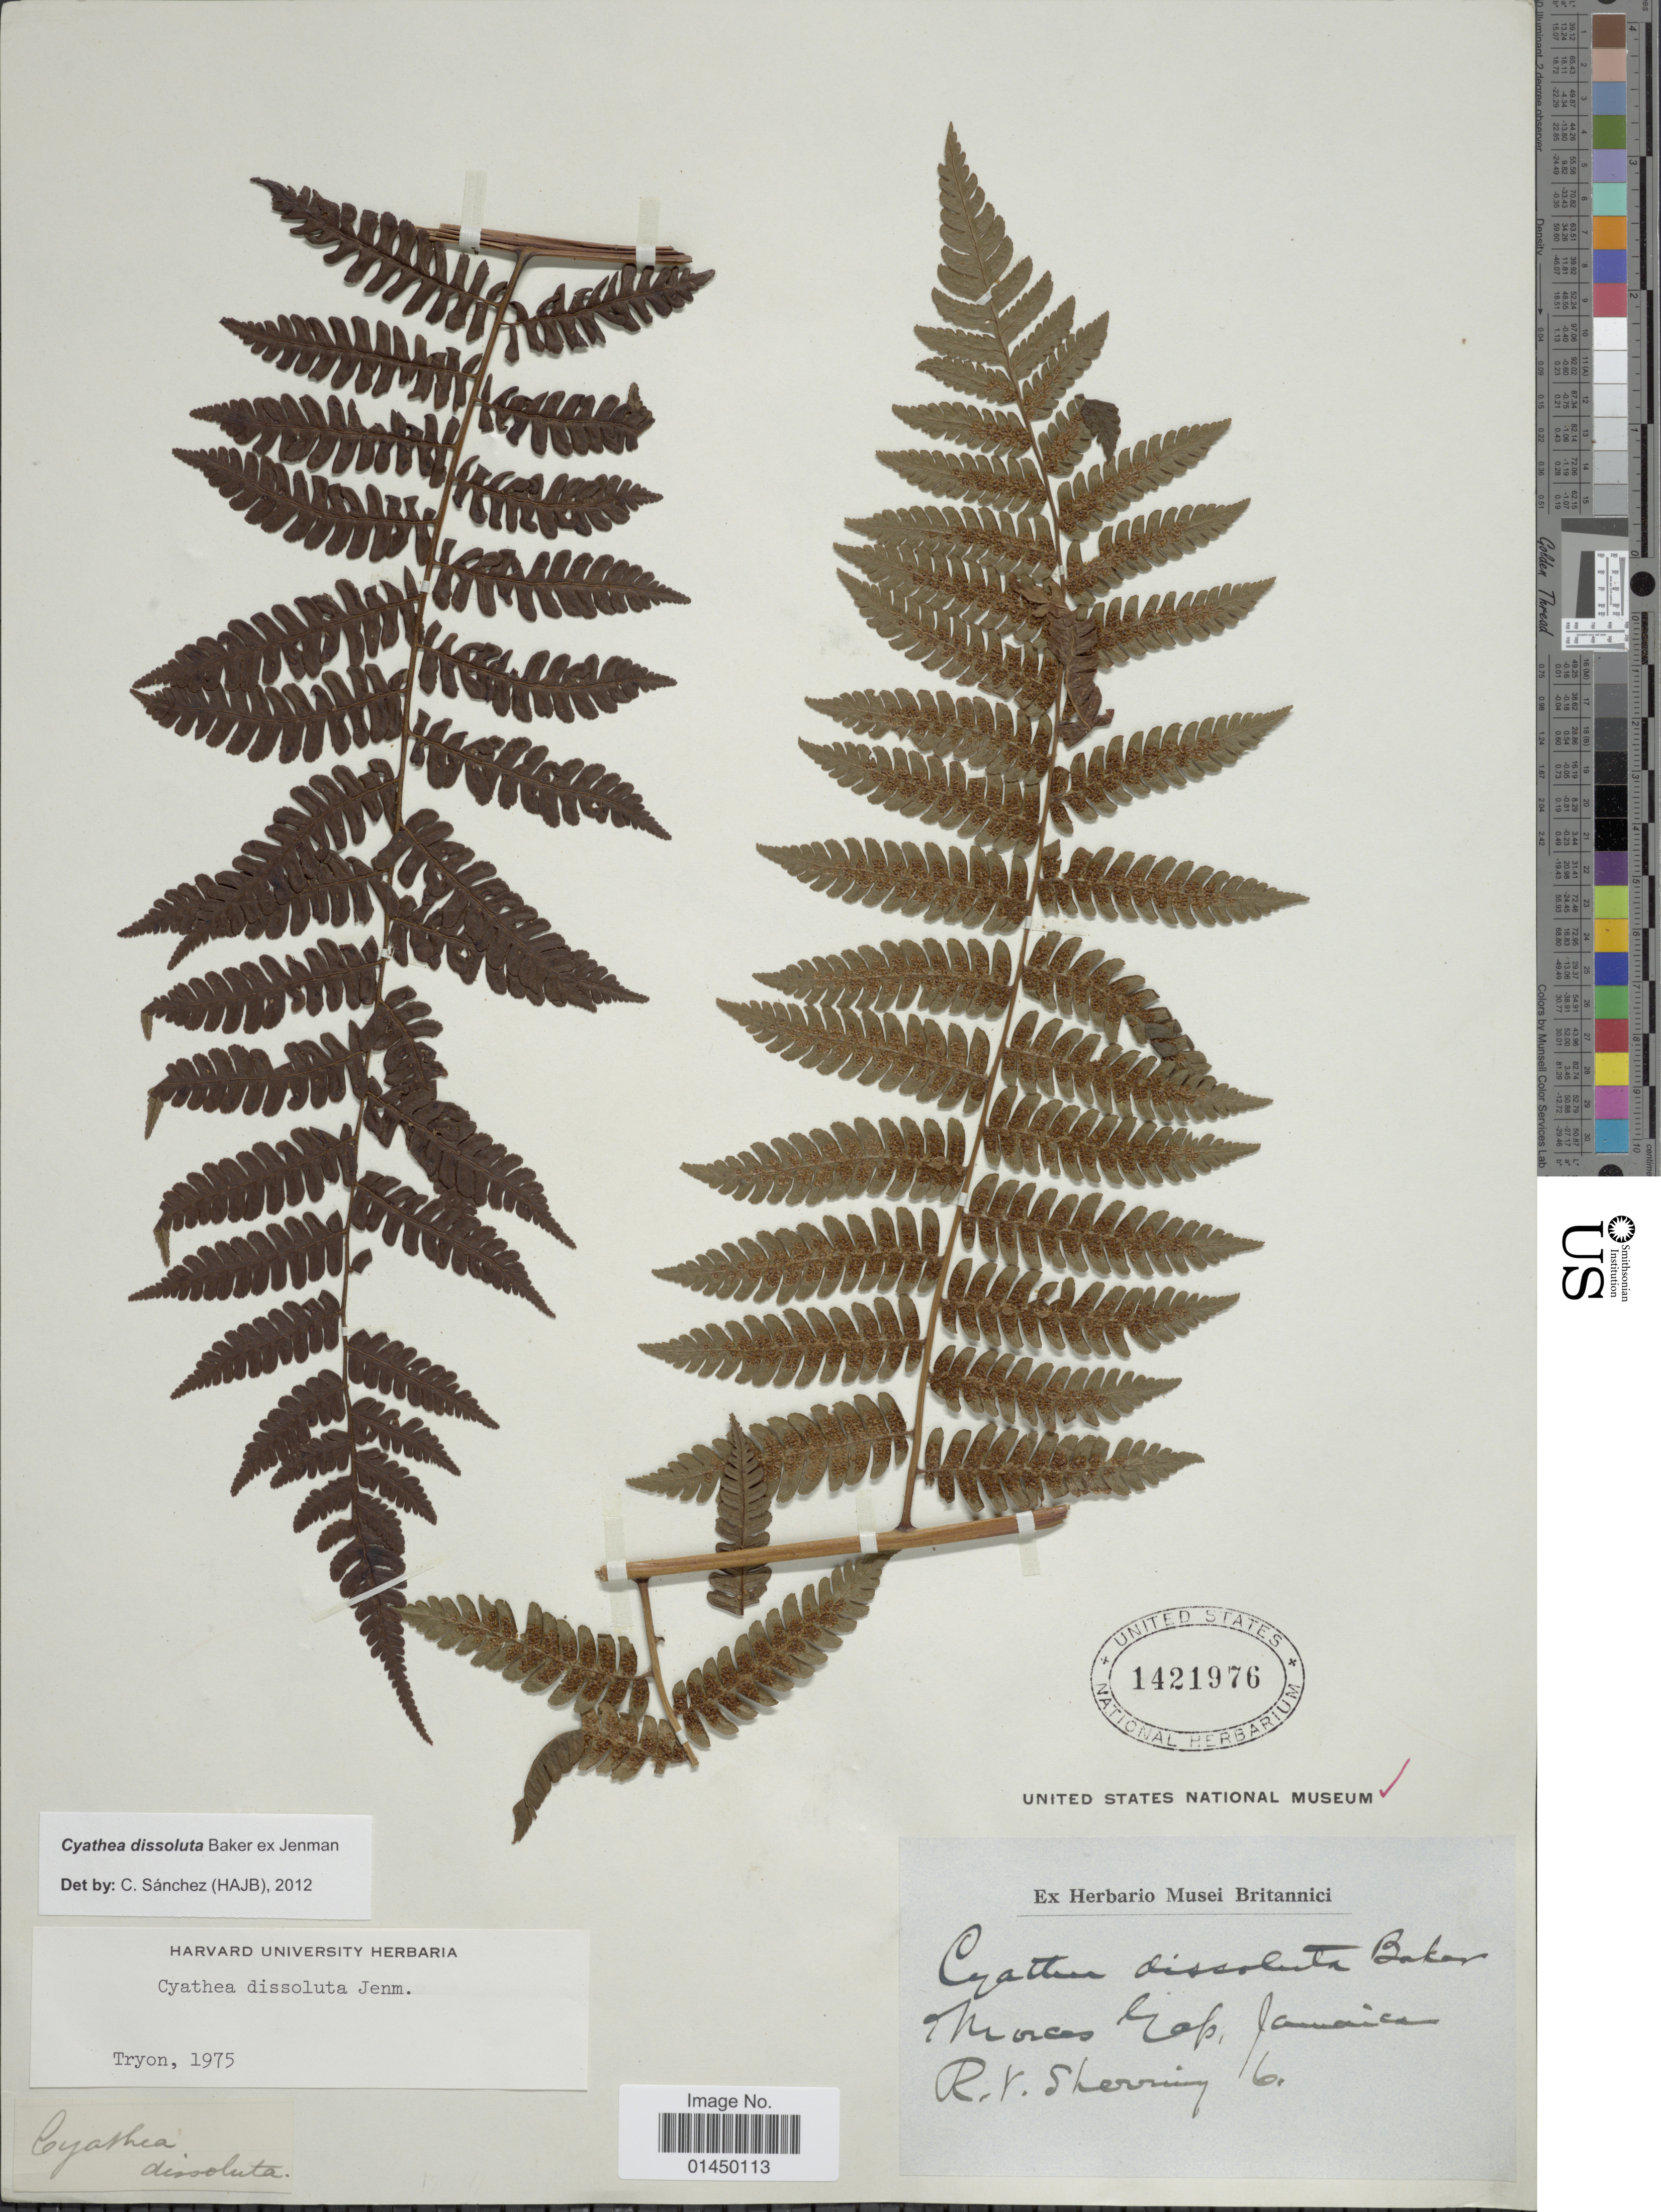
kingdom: Plantae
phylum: Tracheophyta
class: Polypodiopsida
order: Cyatheales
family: Cyatheaceae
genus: Cyathea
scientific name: Cyathea dissoluta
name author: Baker in Jenman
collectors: R. Sherring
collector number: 6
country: Jamaica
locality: Morces Gap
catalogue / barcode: US 1421976